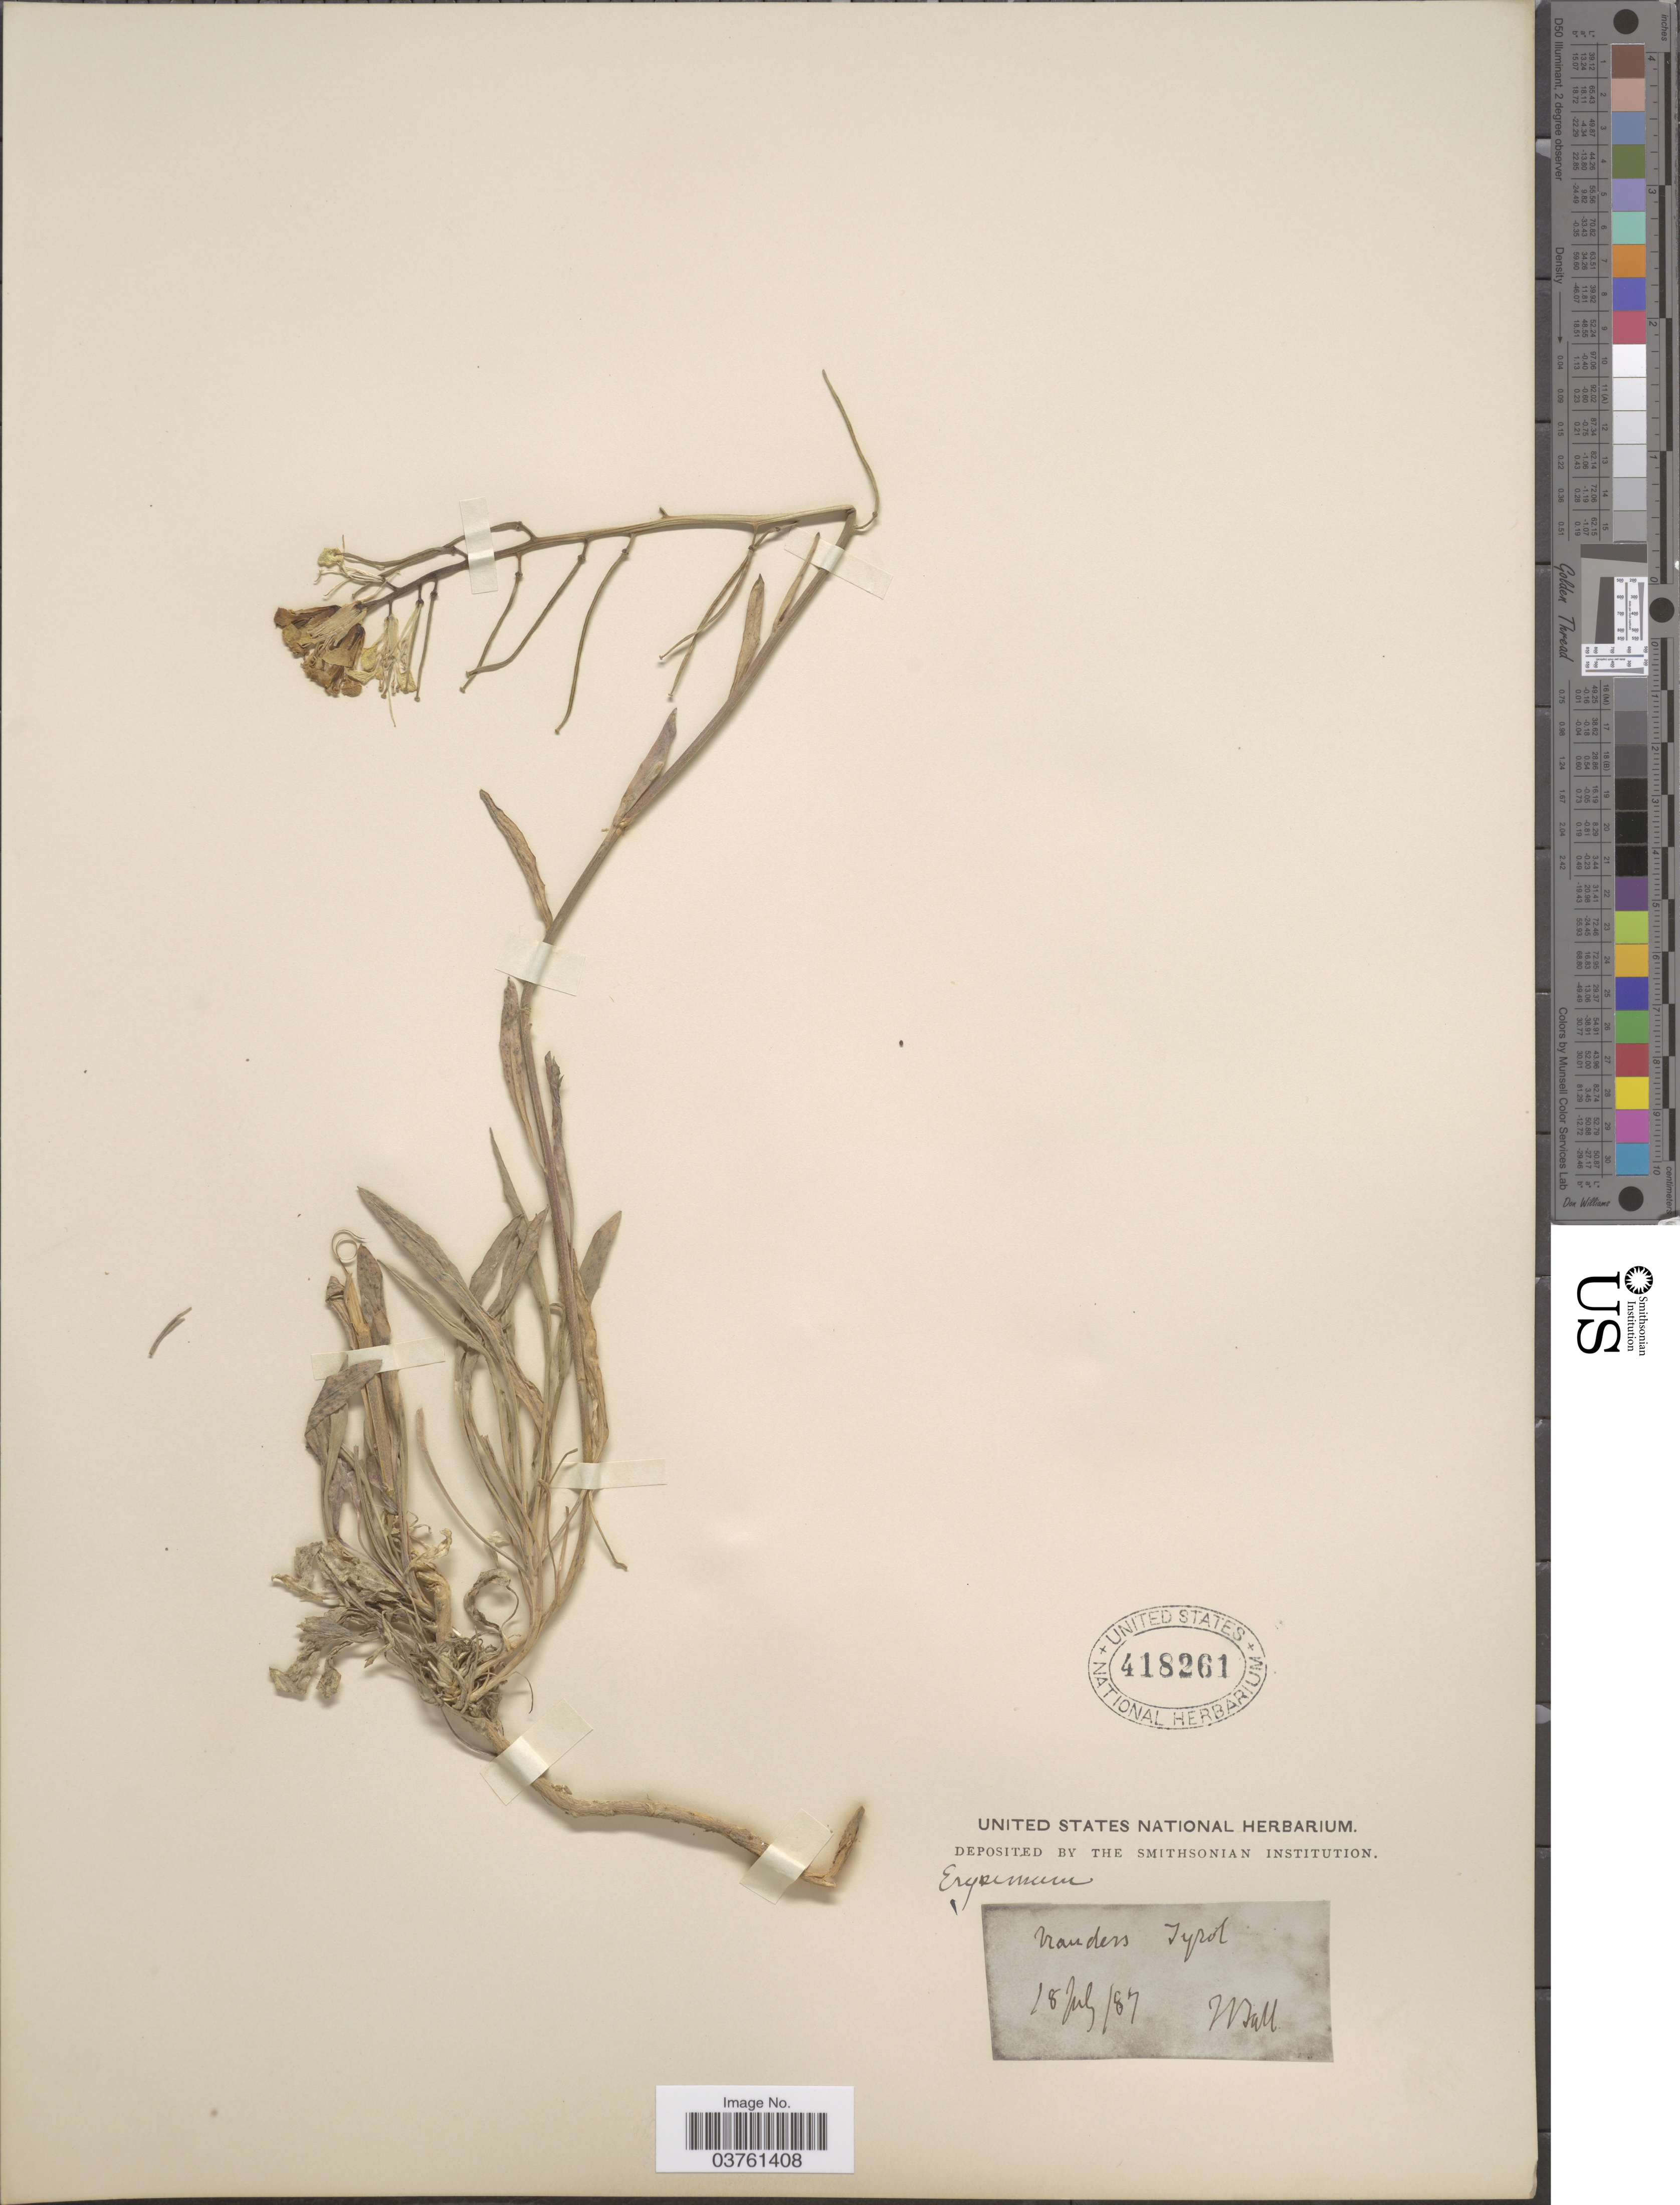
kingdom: Plantae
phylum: Tracheophyta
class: Magnoliopsida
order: Brassicales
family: Brassicaceae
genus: Erysimum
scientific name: Erysimum sp.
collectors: J. Ball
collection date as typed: Transcribed d/m/y: 18/7/87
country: Austria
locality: Nauders Tyrol.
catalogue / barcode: US 418261